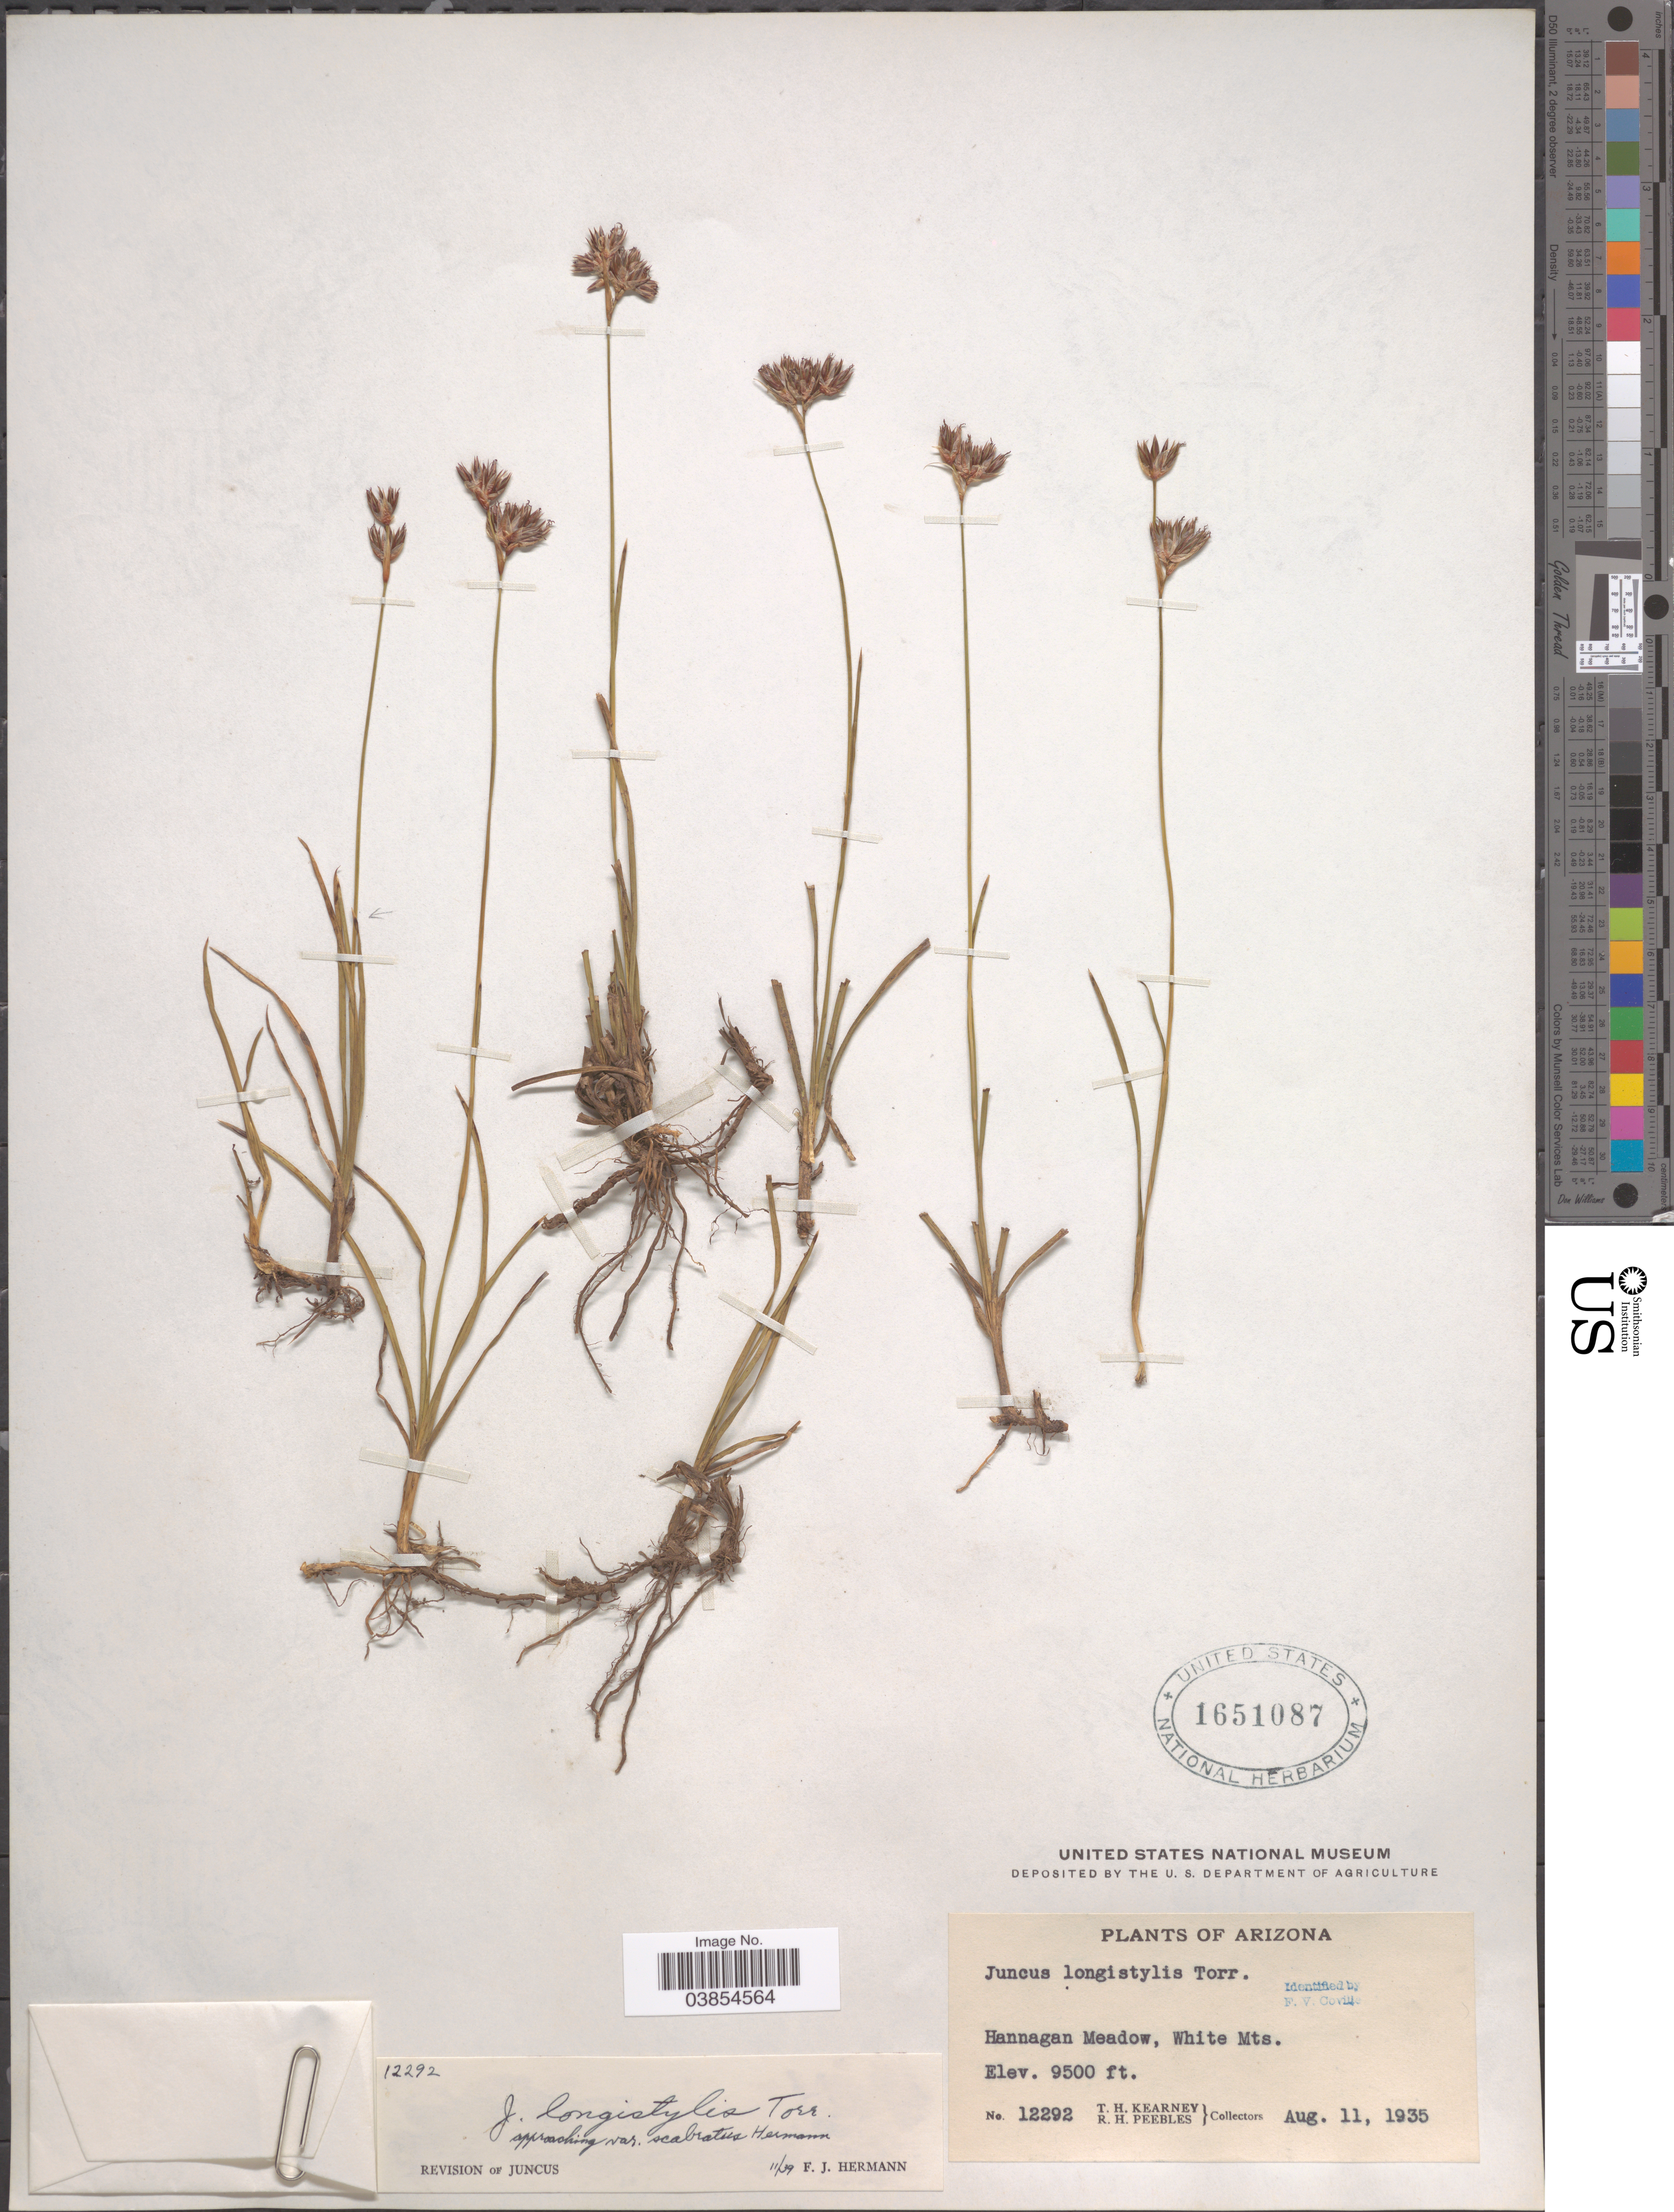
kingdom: Plantae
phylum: Tracheophyta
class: Liliopsida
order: Poales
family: Juncaceae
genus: Juncus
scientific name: Juncus longistylis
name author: Torr.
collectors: T. H. Kearney & R. H. Peebles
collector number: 12292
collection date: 1935-08-11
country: United States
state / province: Arizona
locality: Hannagan Meadow, White Mts.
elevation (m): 2896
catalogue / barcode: US 1651087